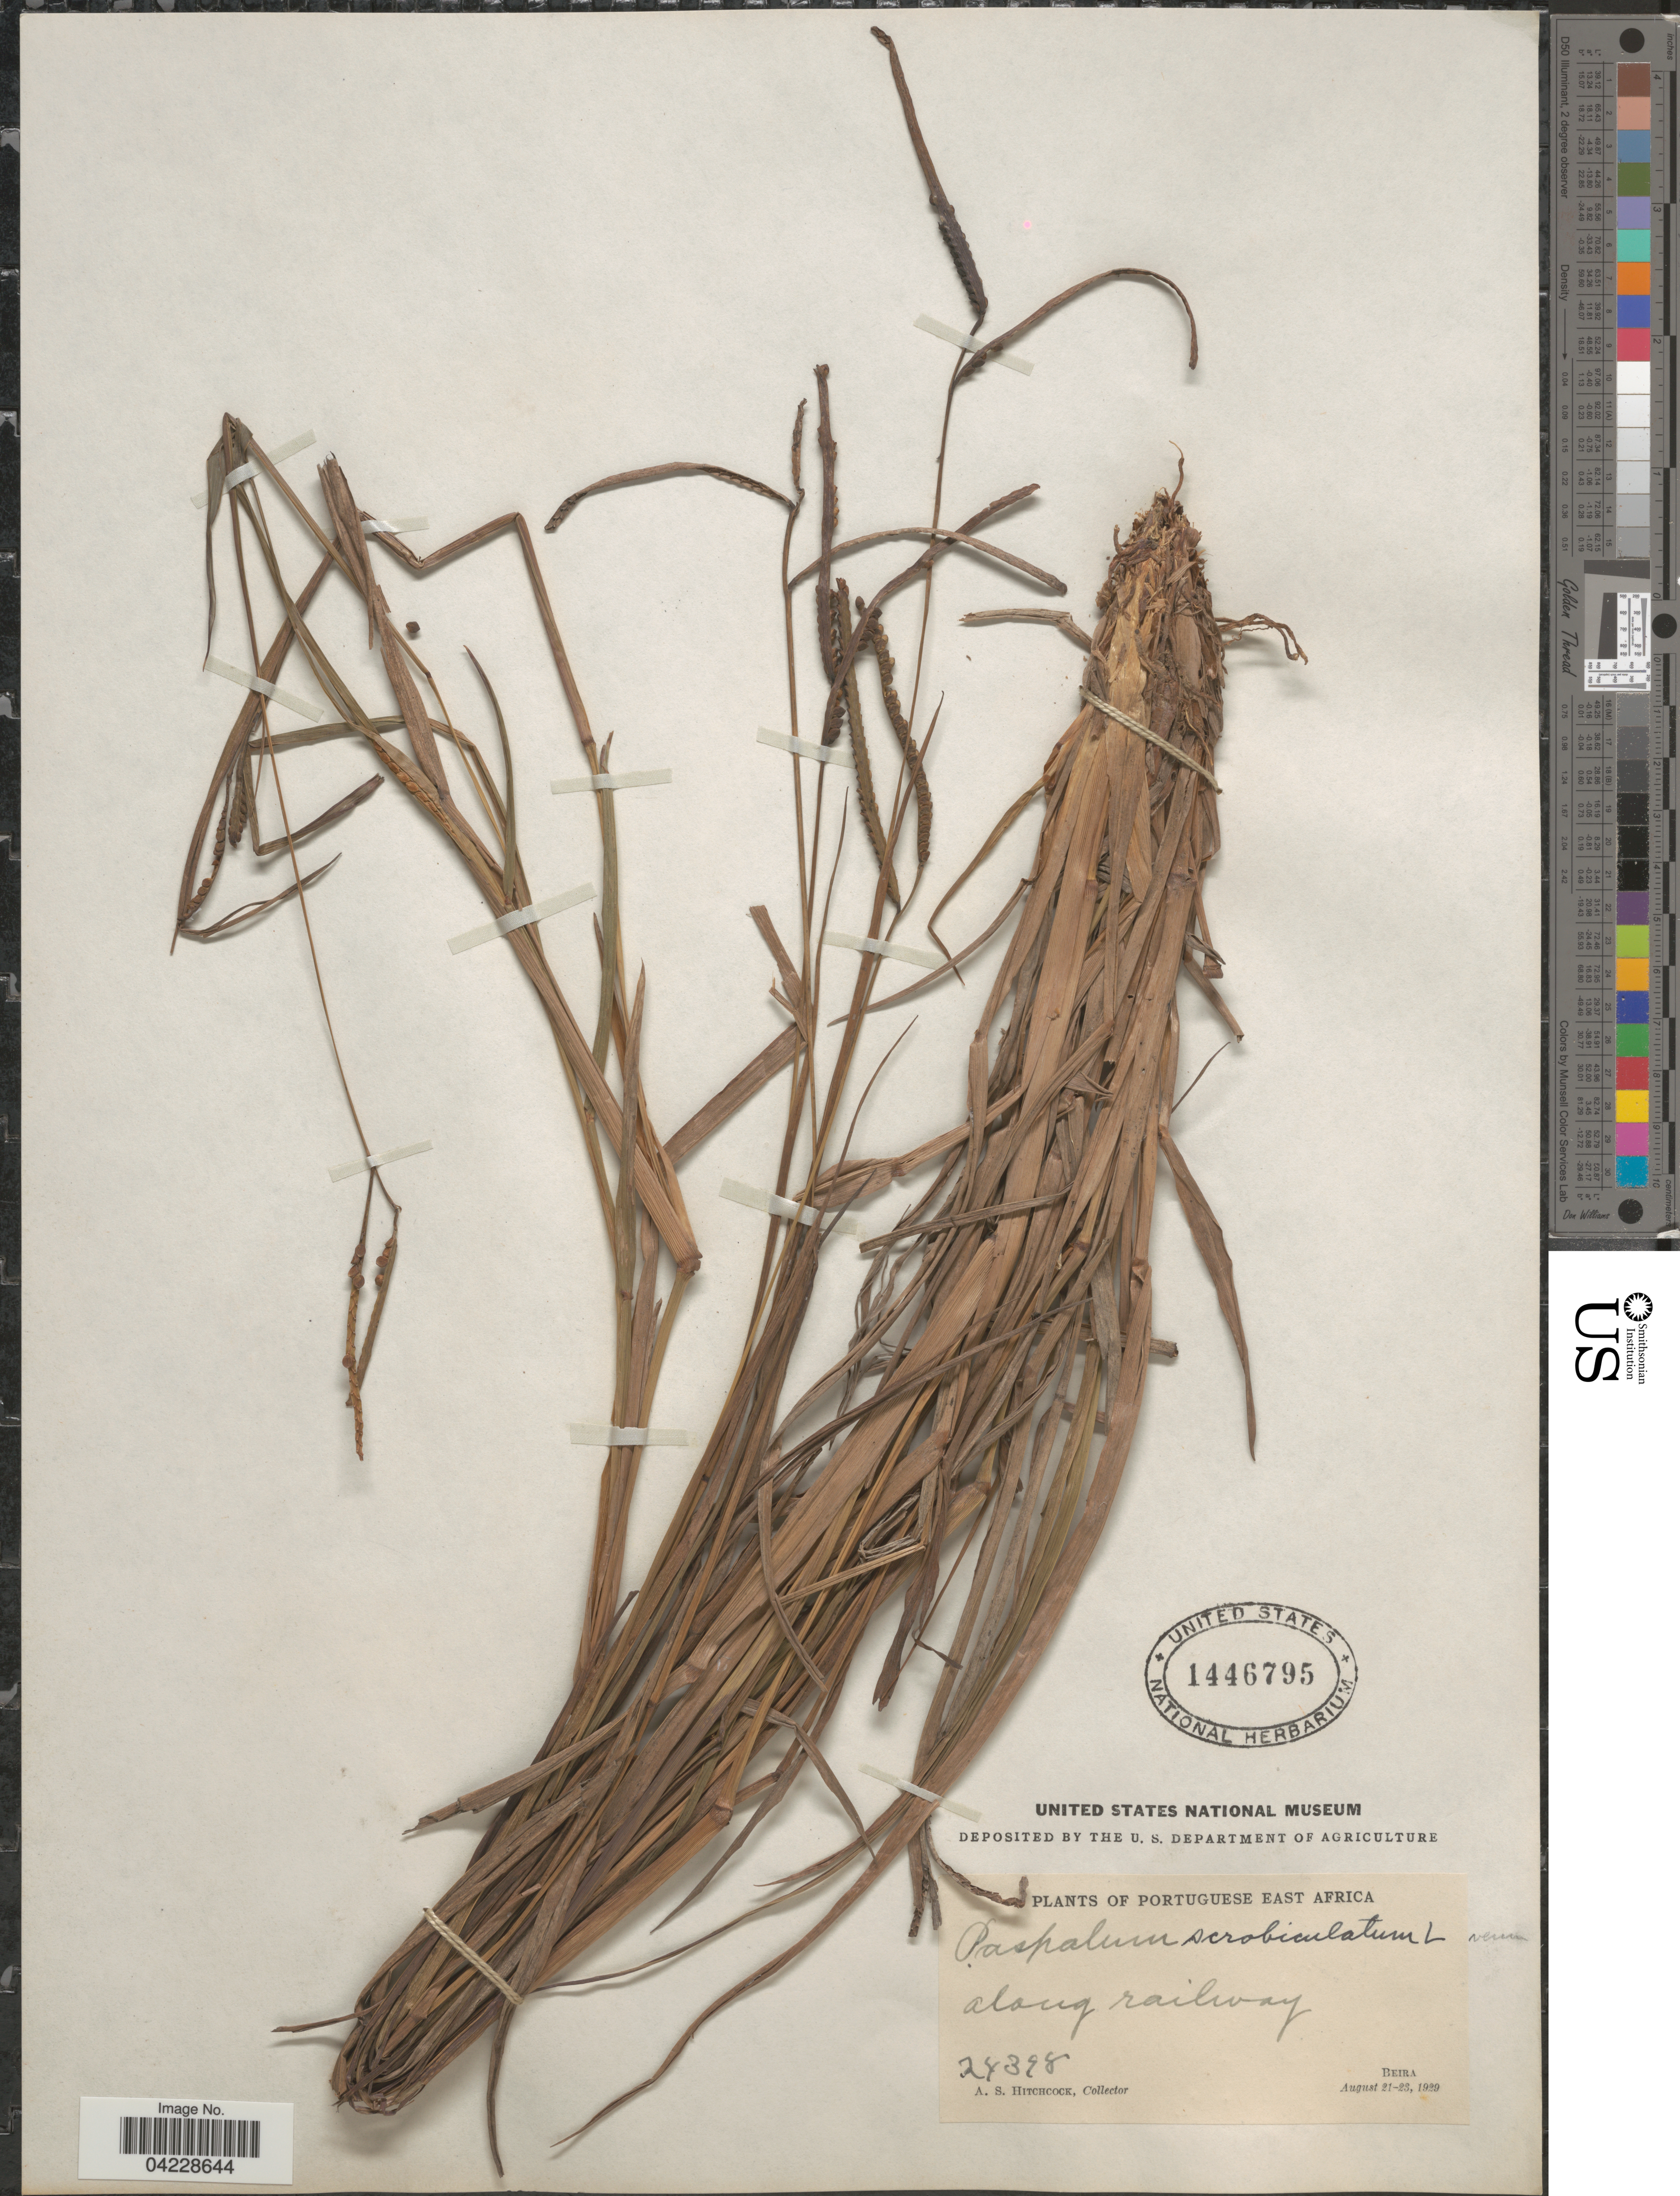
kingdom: Plantae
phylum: Tracheophyta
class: Liliopsida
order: Poales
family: Poaceae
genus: Paspalum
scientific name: Paspalum scrobiculatum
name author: L.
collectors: A. S. Hitchcock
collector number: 24398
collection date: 1929-08-21/1929-08-23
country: Mozambique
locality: Portuguese East Africa. Along railway. Beira.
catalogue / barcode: US 1446795